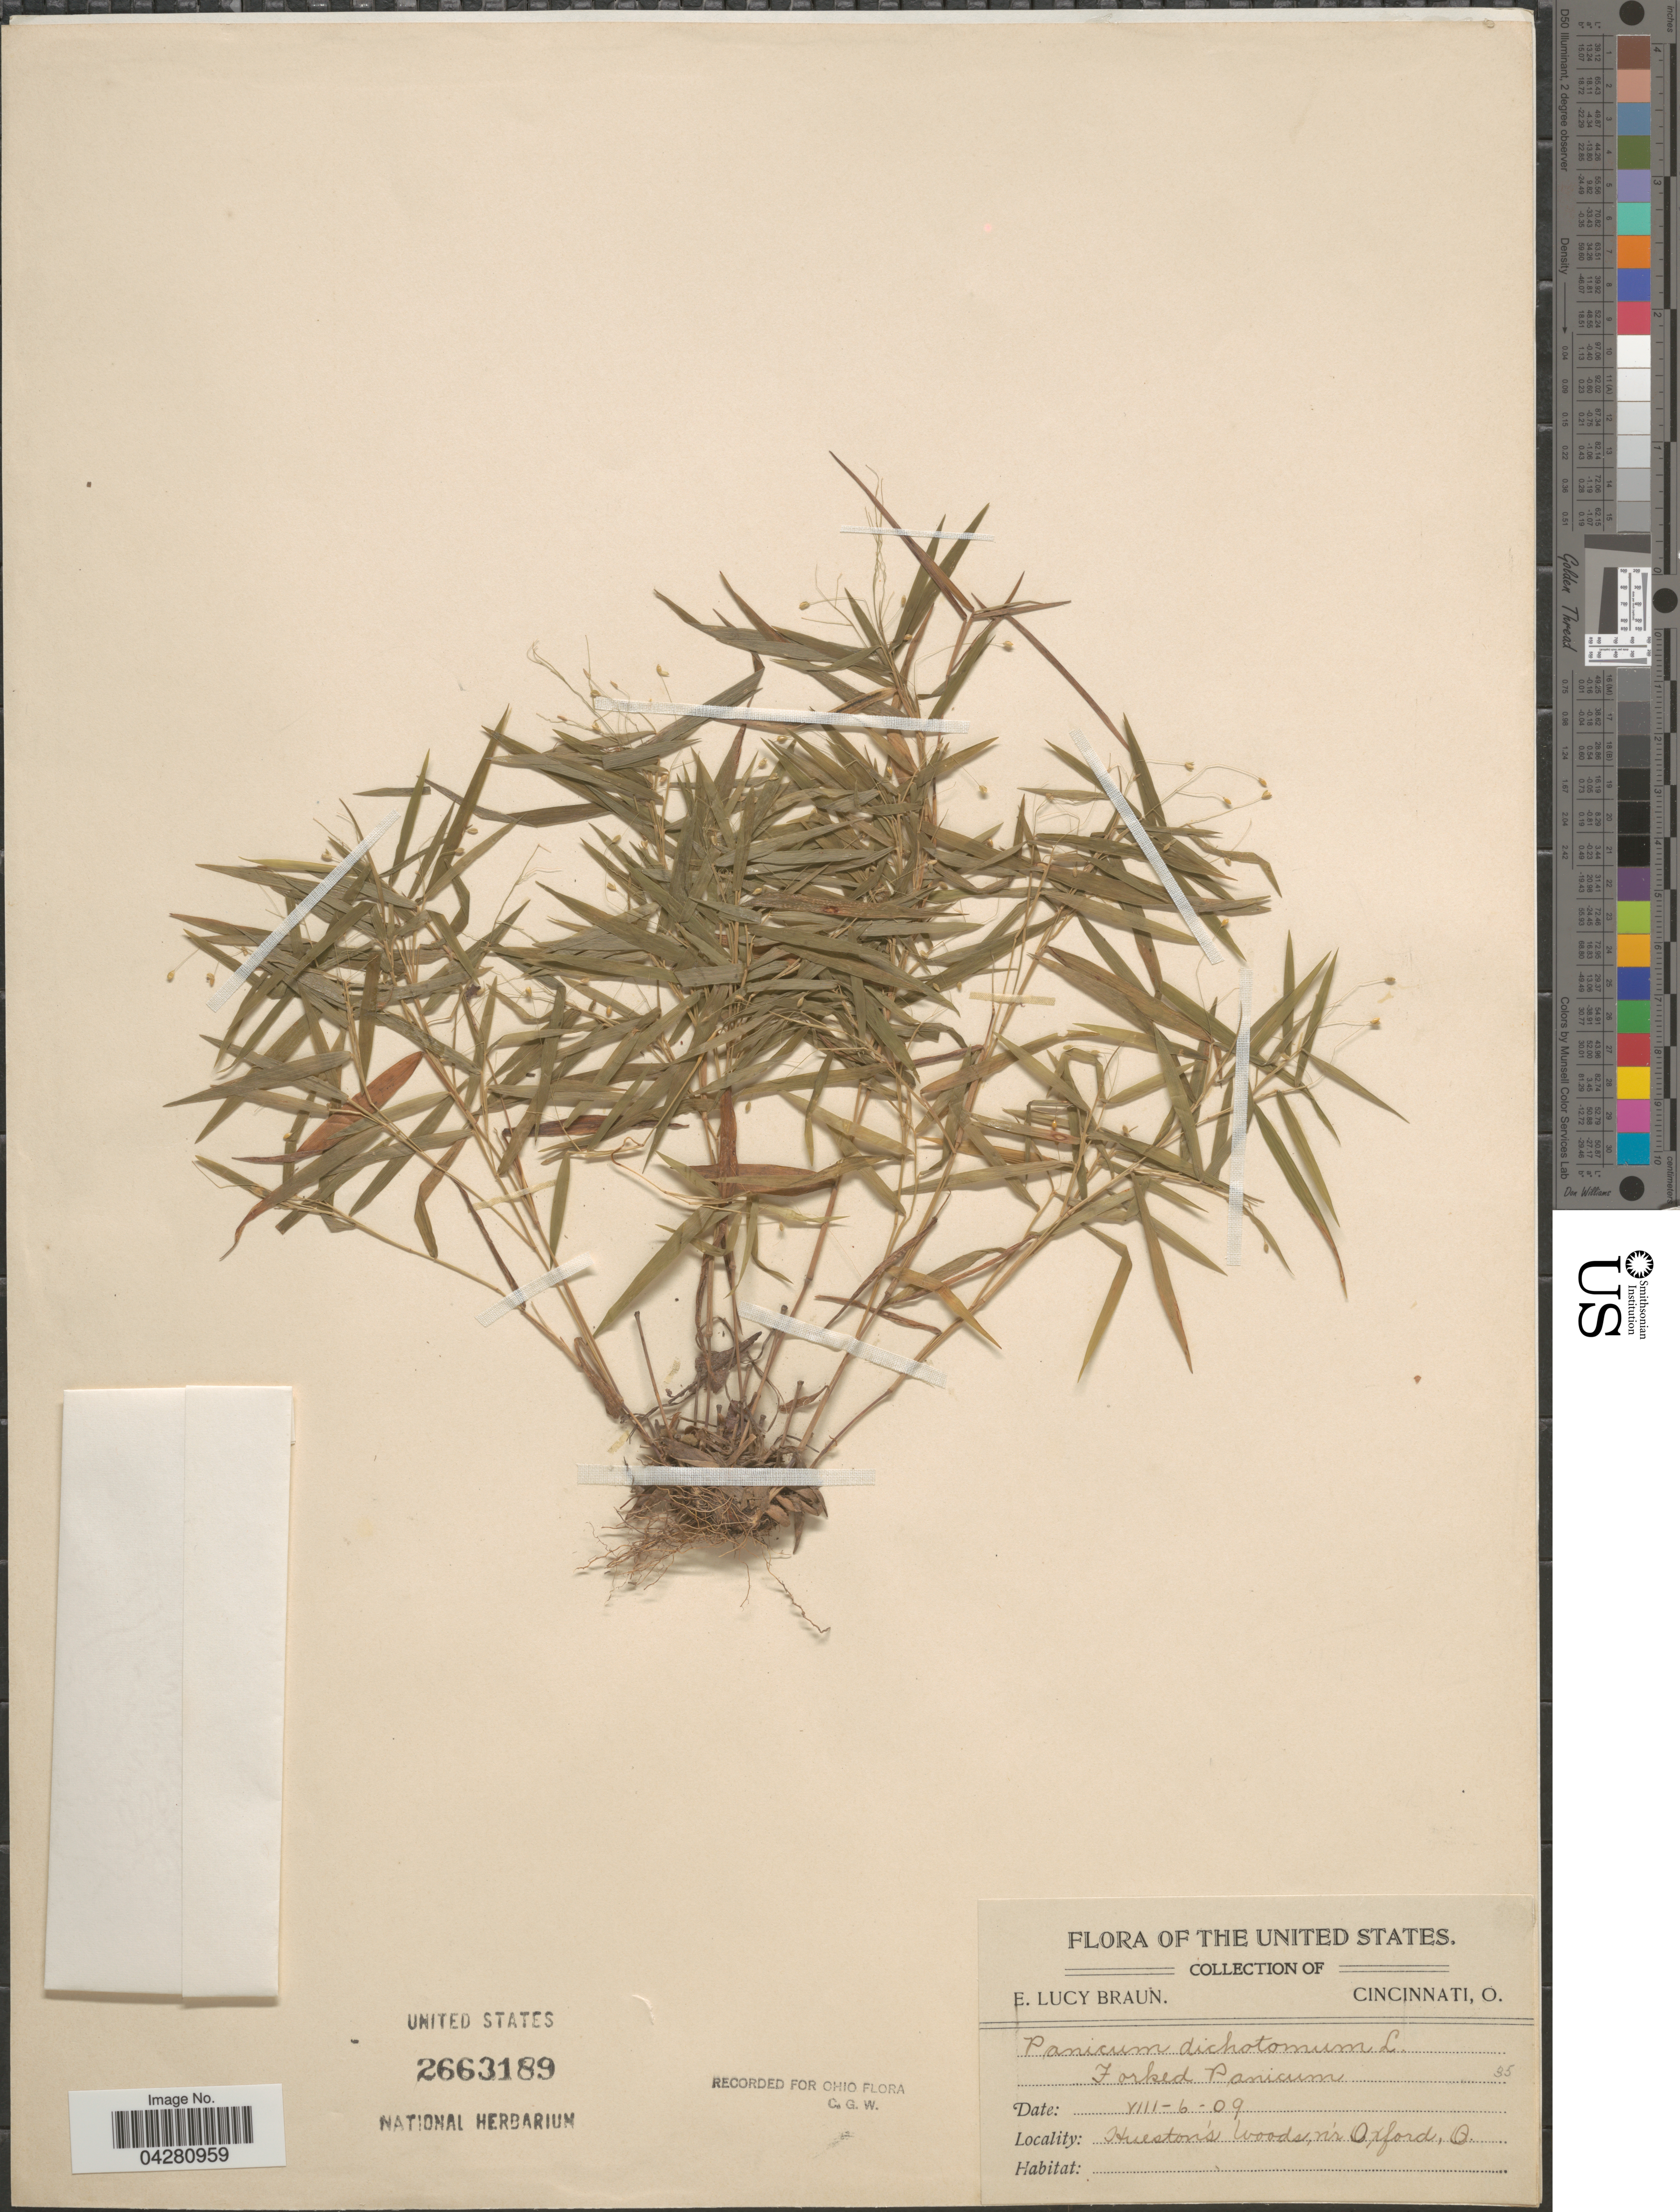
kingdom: Plantae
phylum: Tracheophyta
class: Liliopsida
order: Poales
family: Poaceae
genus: Dichanthelium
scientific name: Dichanthelium dichotomum var. dichotomum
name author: (L.) Gould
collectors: E. L. Braun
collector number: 35?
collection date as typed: Transcribed d/m/y: 6/8/9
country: United States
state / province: Ohio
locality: Hueston's Woods, nr Oxford.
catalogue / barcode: US 2663189